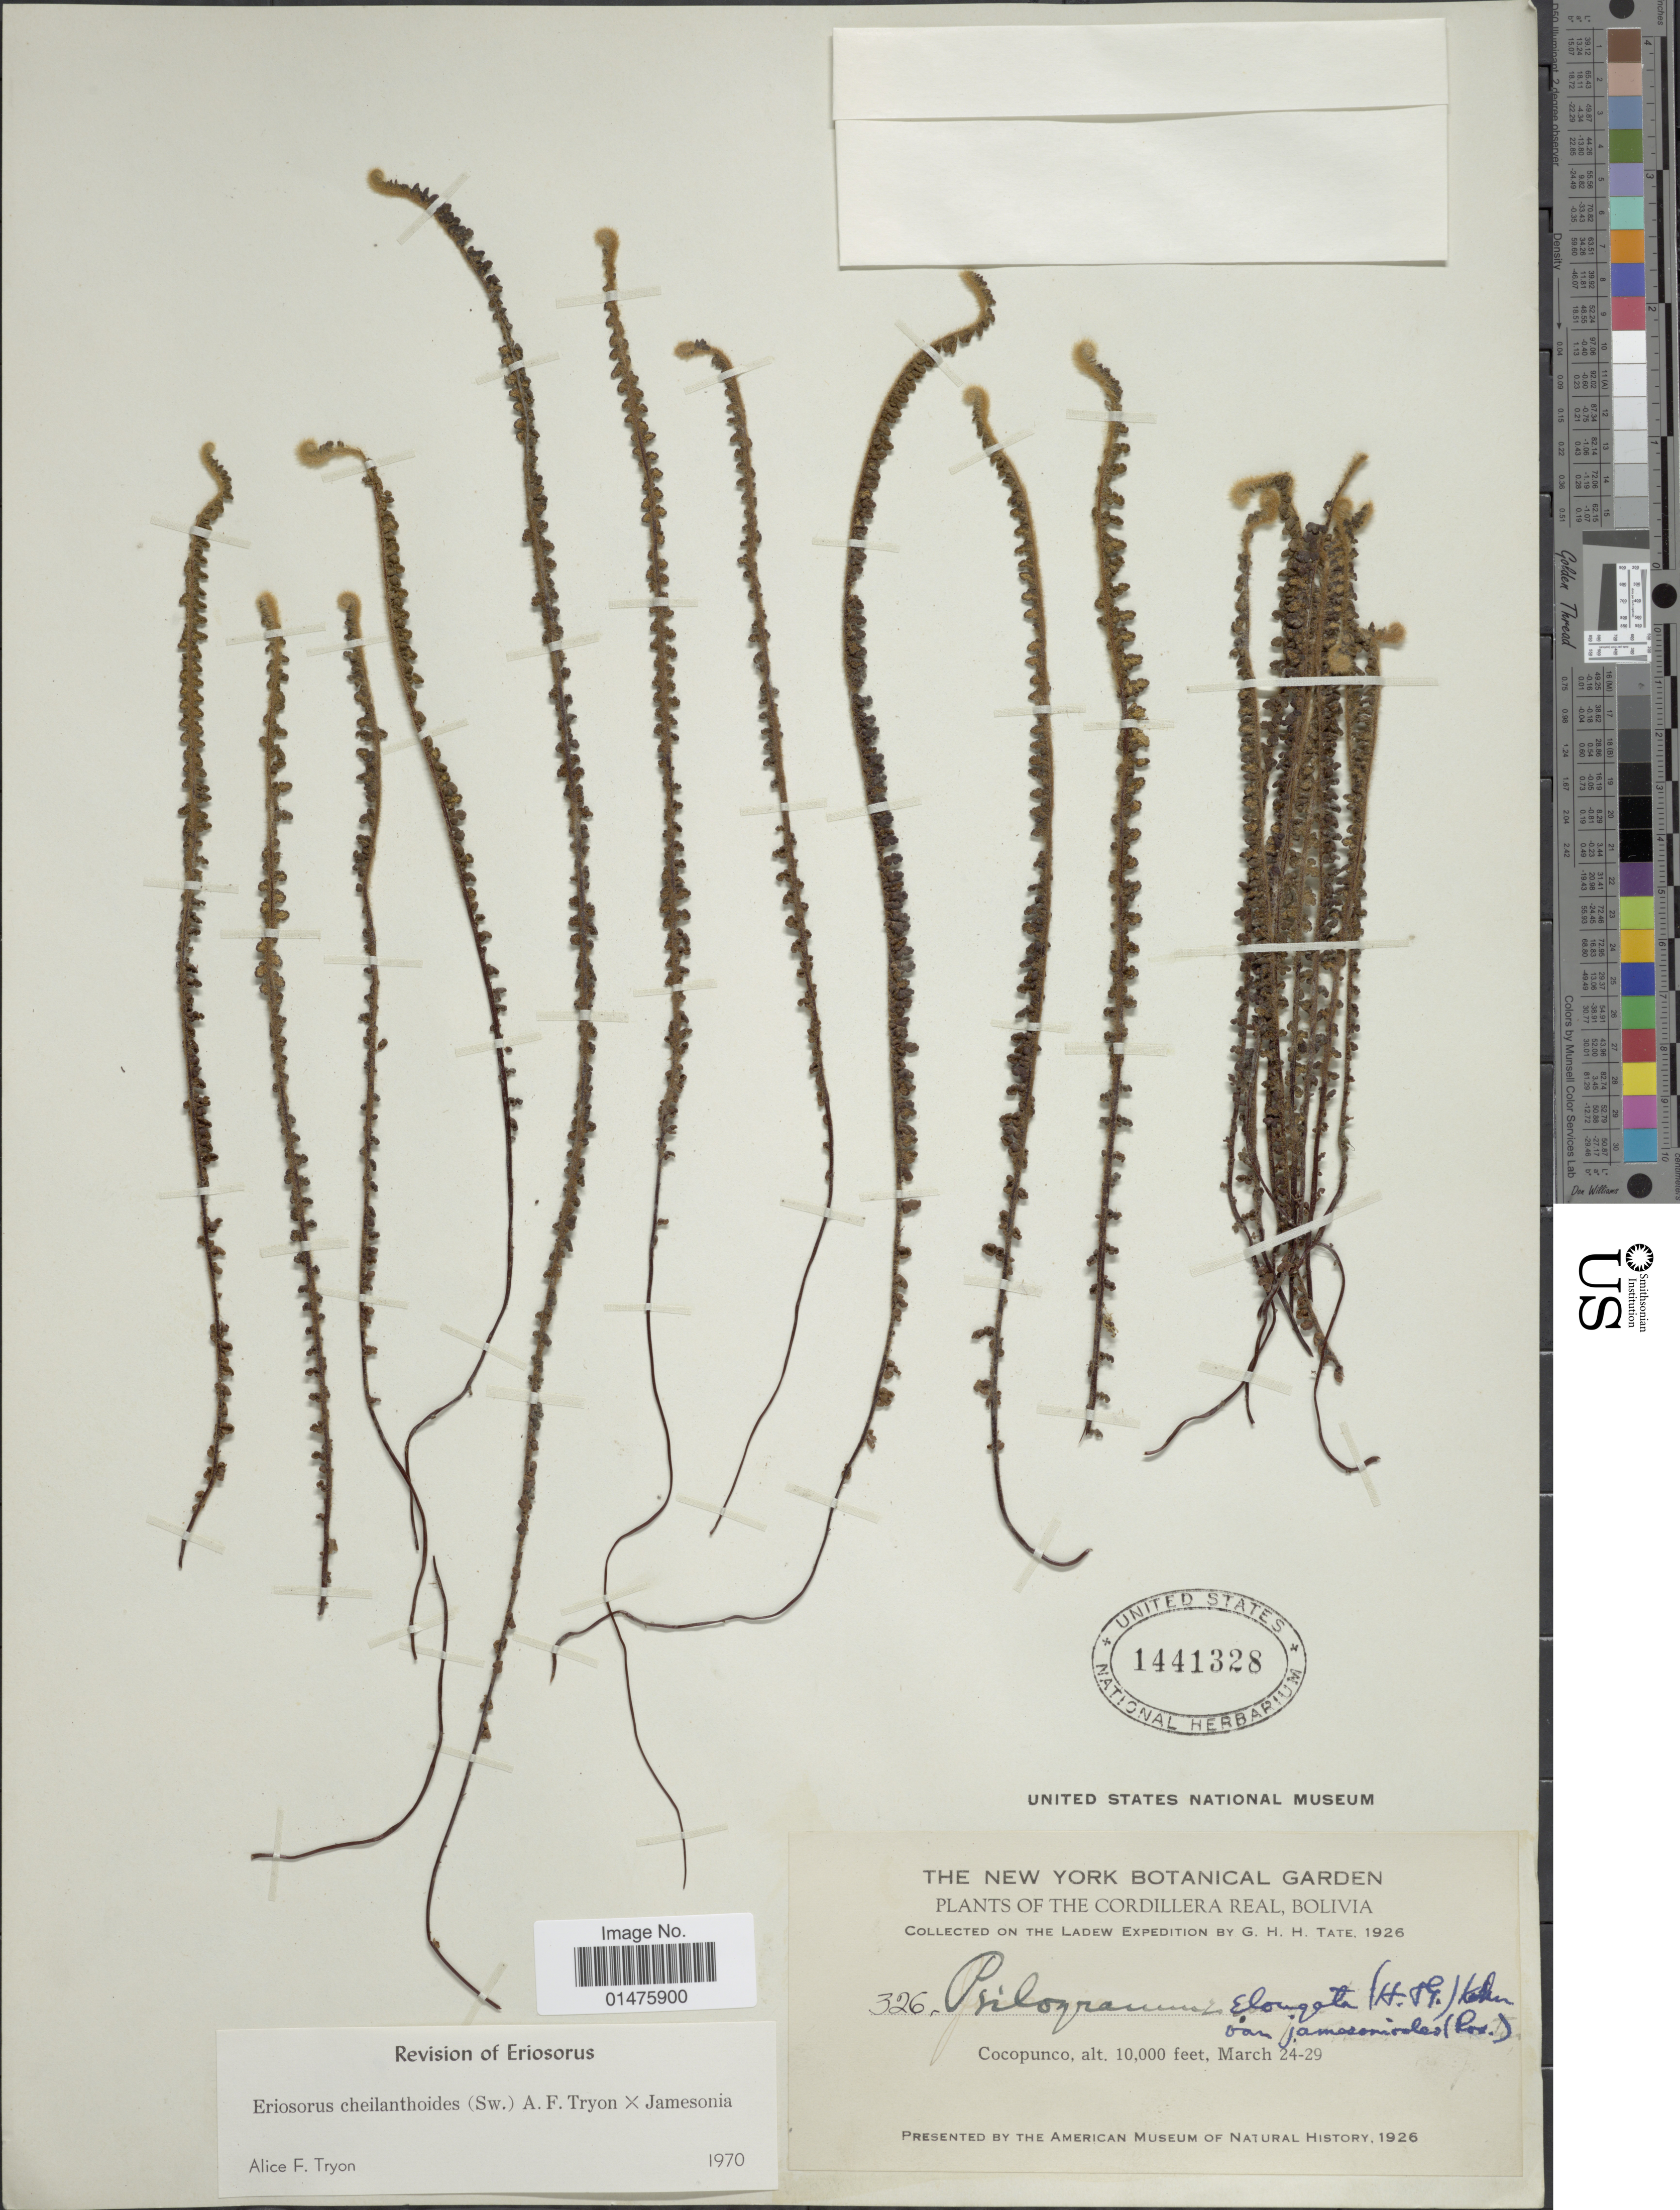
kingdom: Plantae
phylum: Tracheophyta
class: Polypodiopsida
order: Polypodiales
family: Pteridaceae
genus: Jamesonia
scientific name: Jamesonia cheilanthoides x J. jamesonia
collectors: G. H. H.Tate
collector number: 326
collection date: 1926-03-24/1926-03-29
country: Bolivia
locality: The Cordillera Real, Cocopunco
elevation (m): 3048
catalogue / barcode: US 1441328